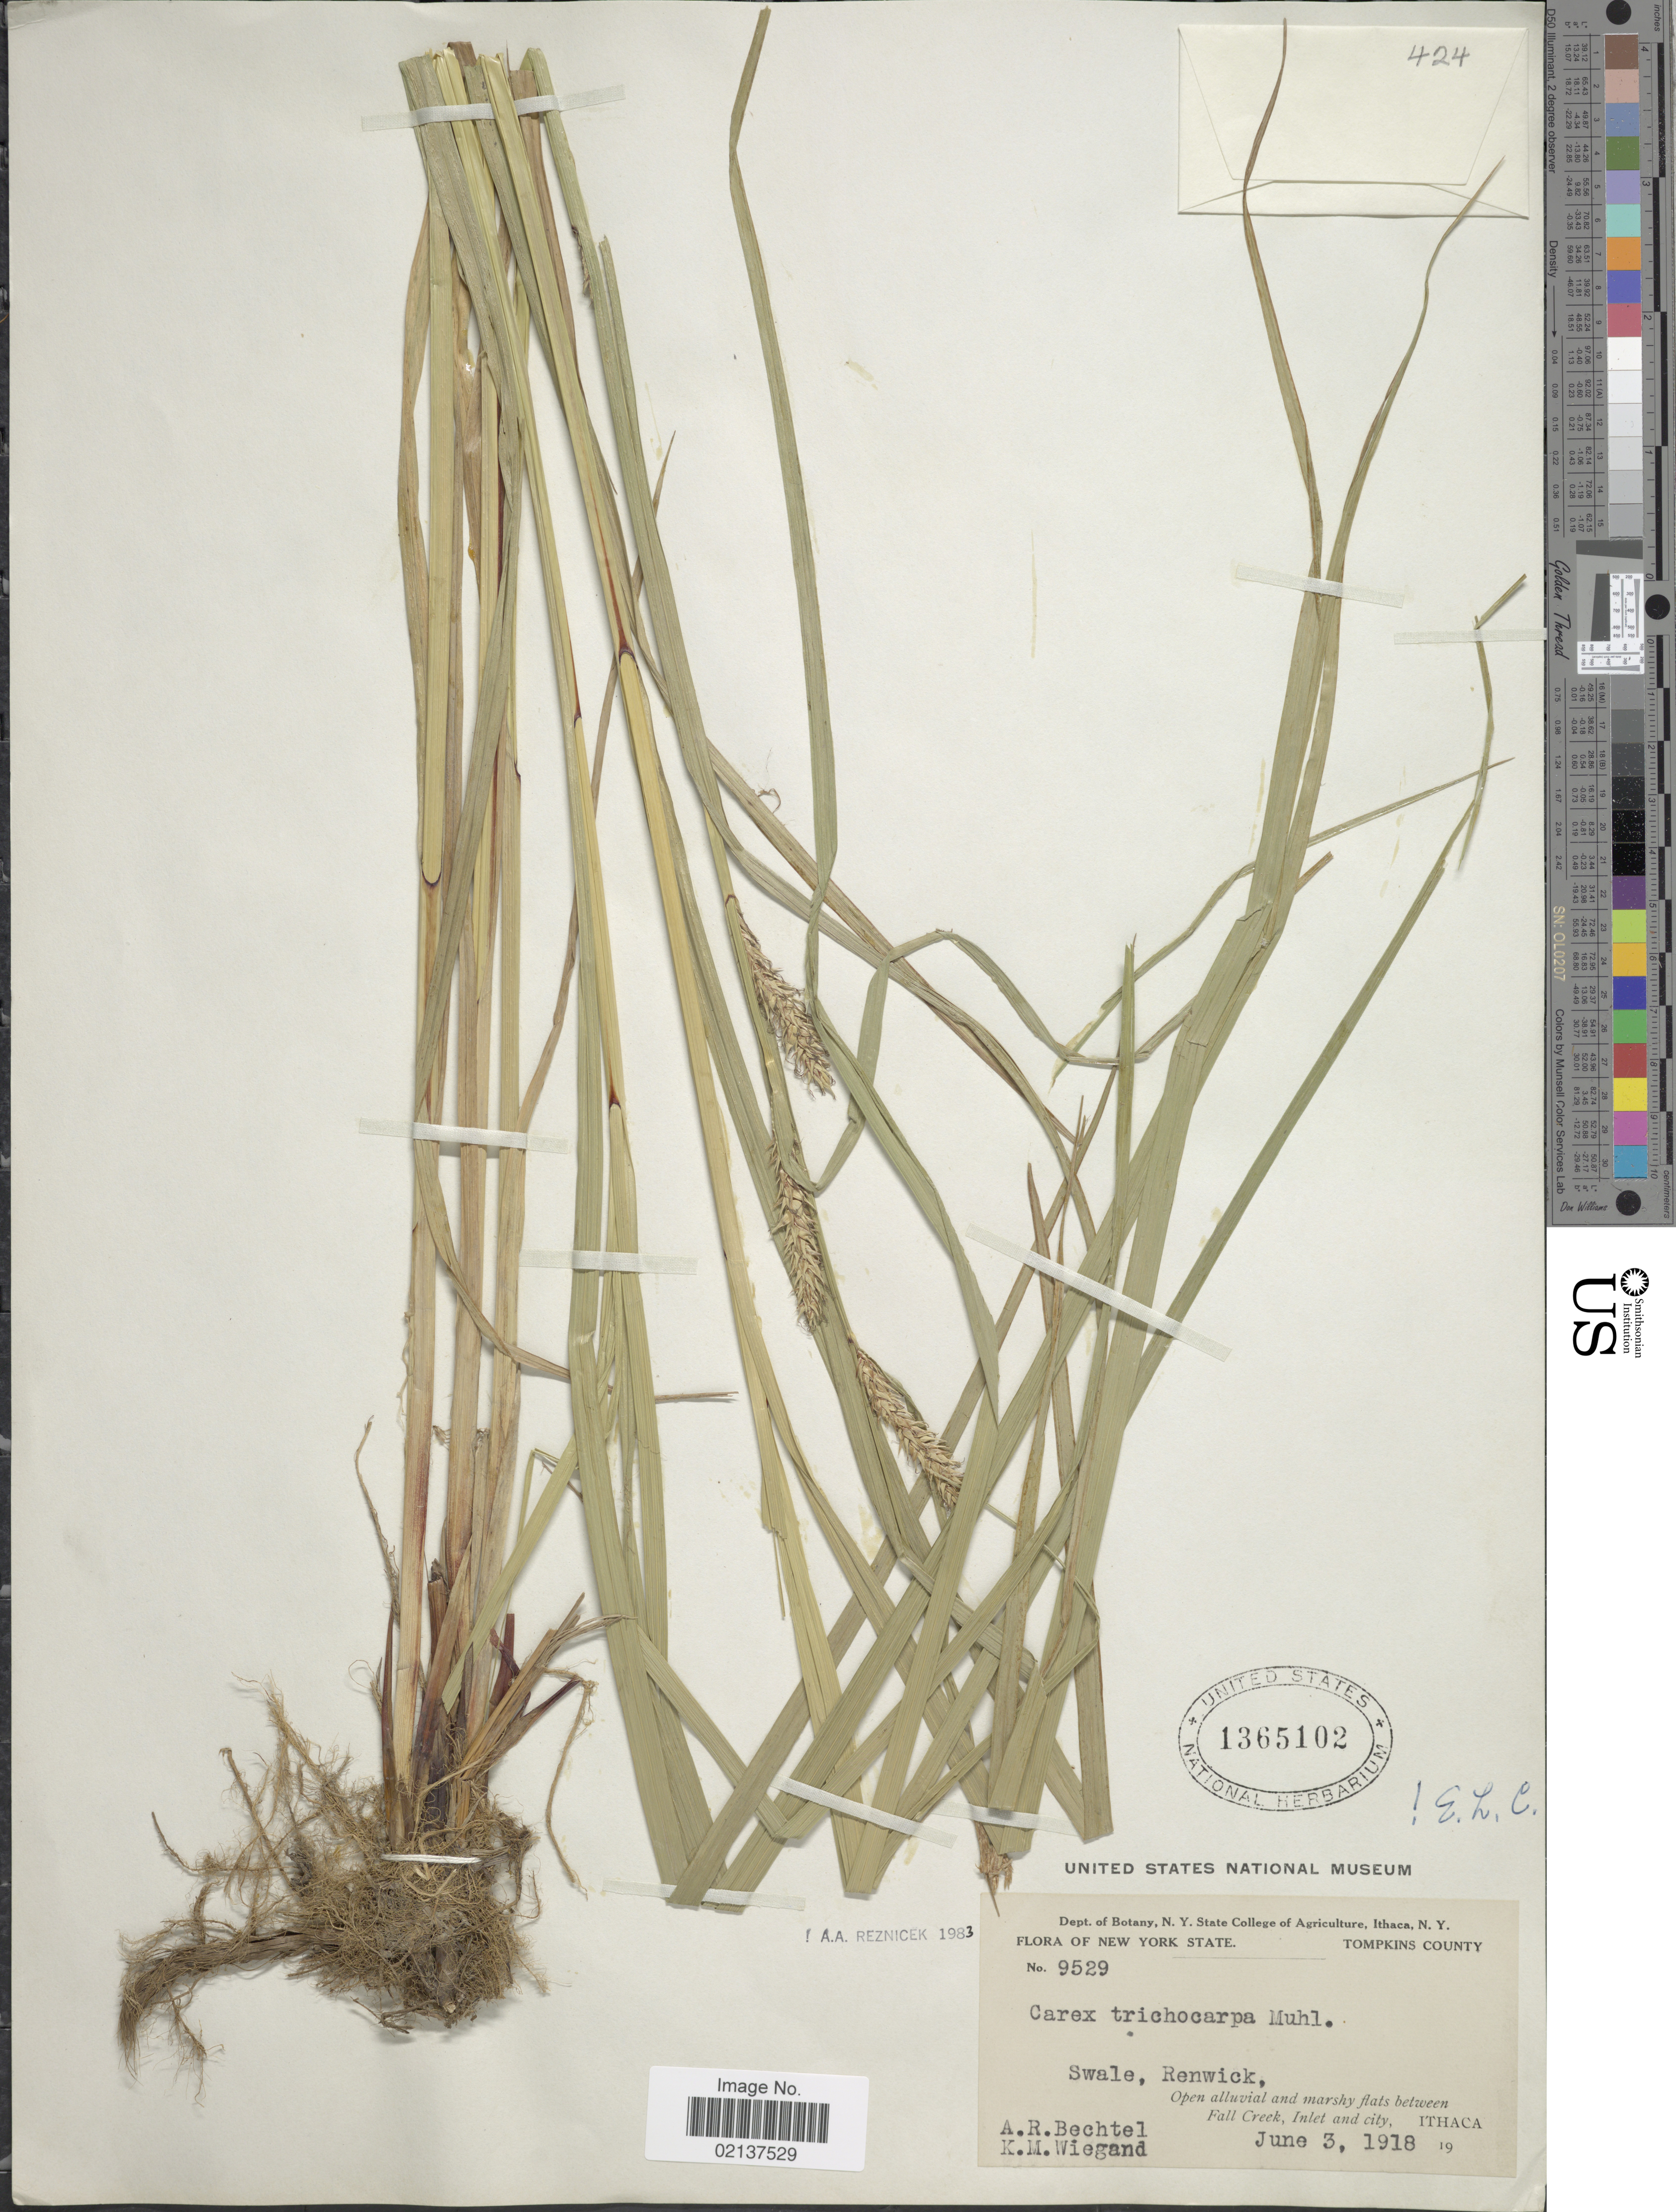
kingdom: Plantae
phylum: Tracheophyta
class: Liliopsida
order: Poales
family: Cyperaceae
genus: Carex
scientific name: Carex trichocarpa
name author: Muhl. ex Willd.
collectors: A. Bechtel & K. M. Wiegand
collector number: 9529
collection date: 1918-06-03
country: United States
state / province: New York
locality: Tompkins County, Swale, Renwick, between Fall Creek, Inlet and City, Ithaca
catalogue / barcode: US 1365102